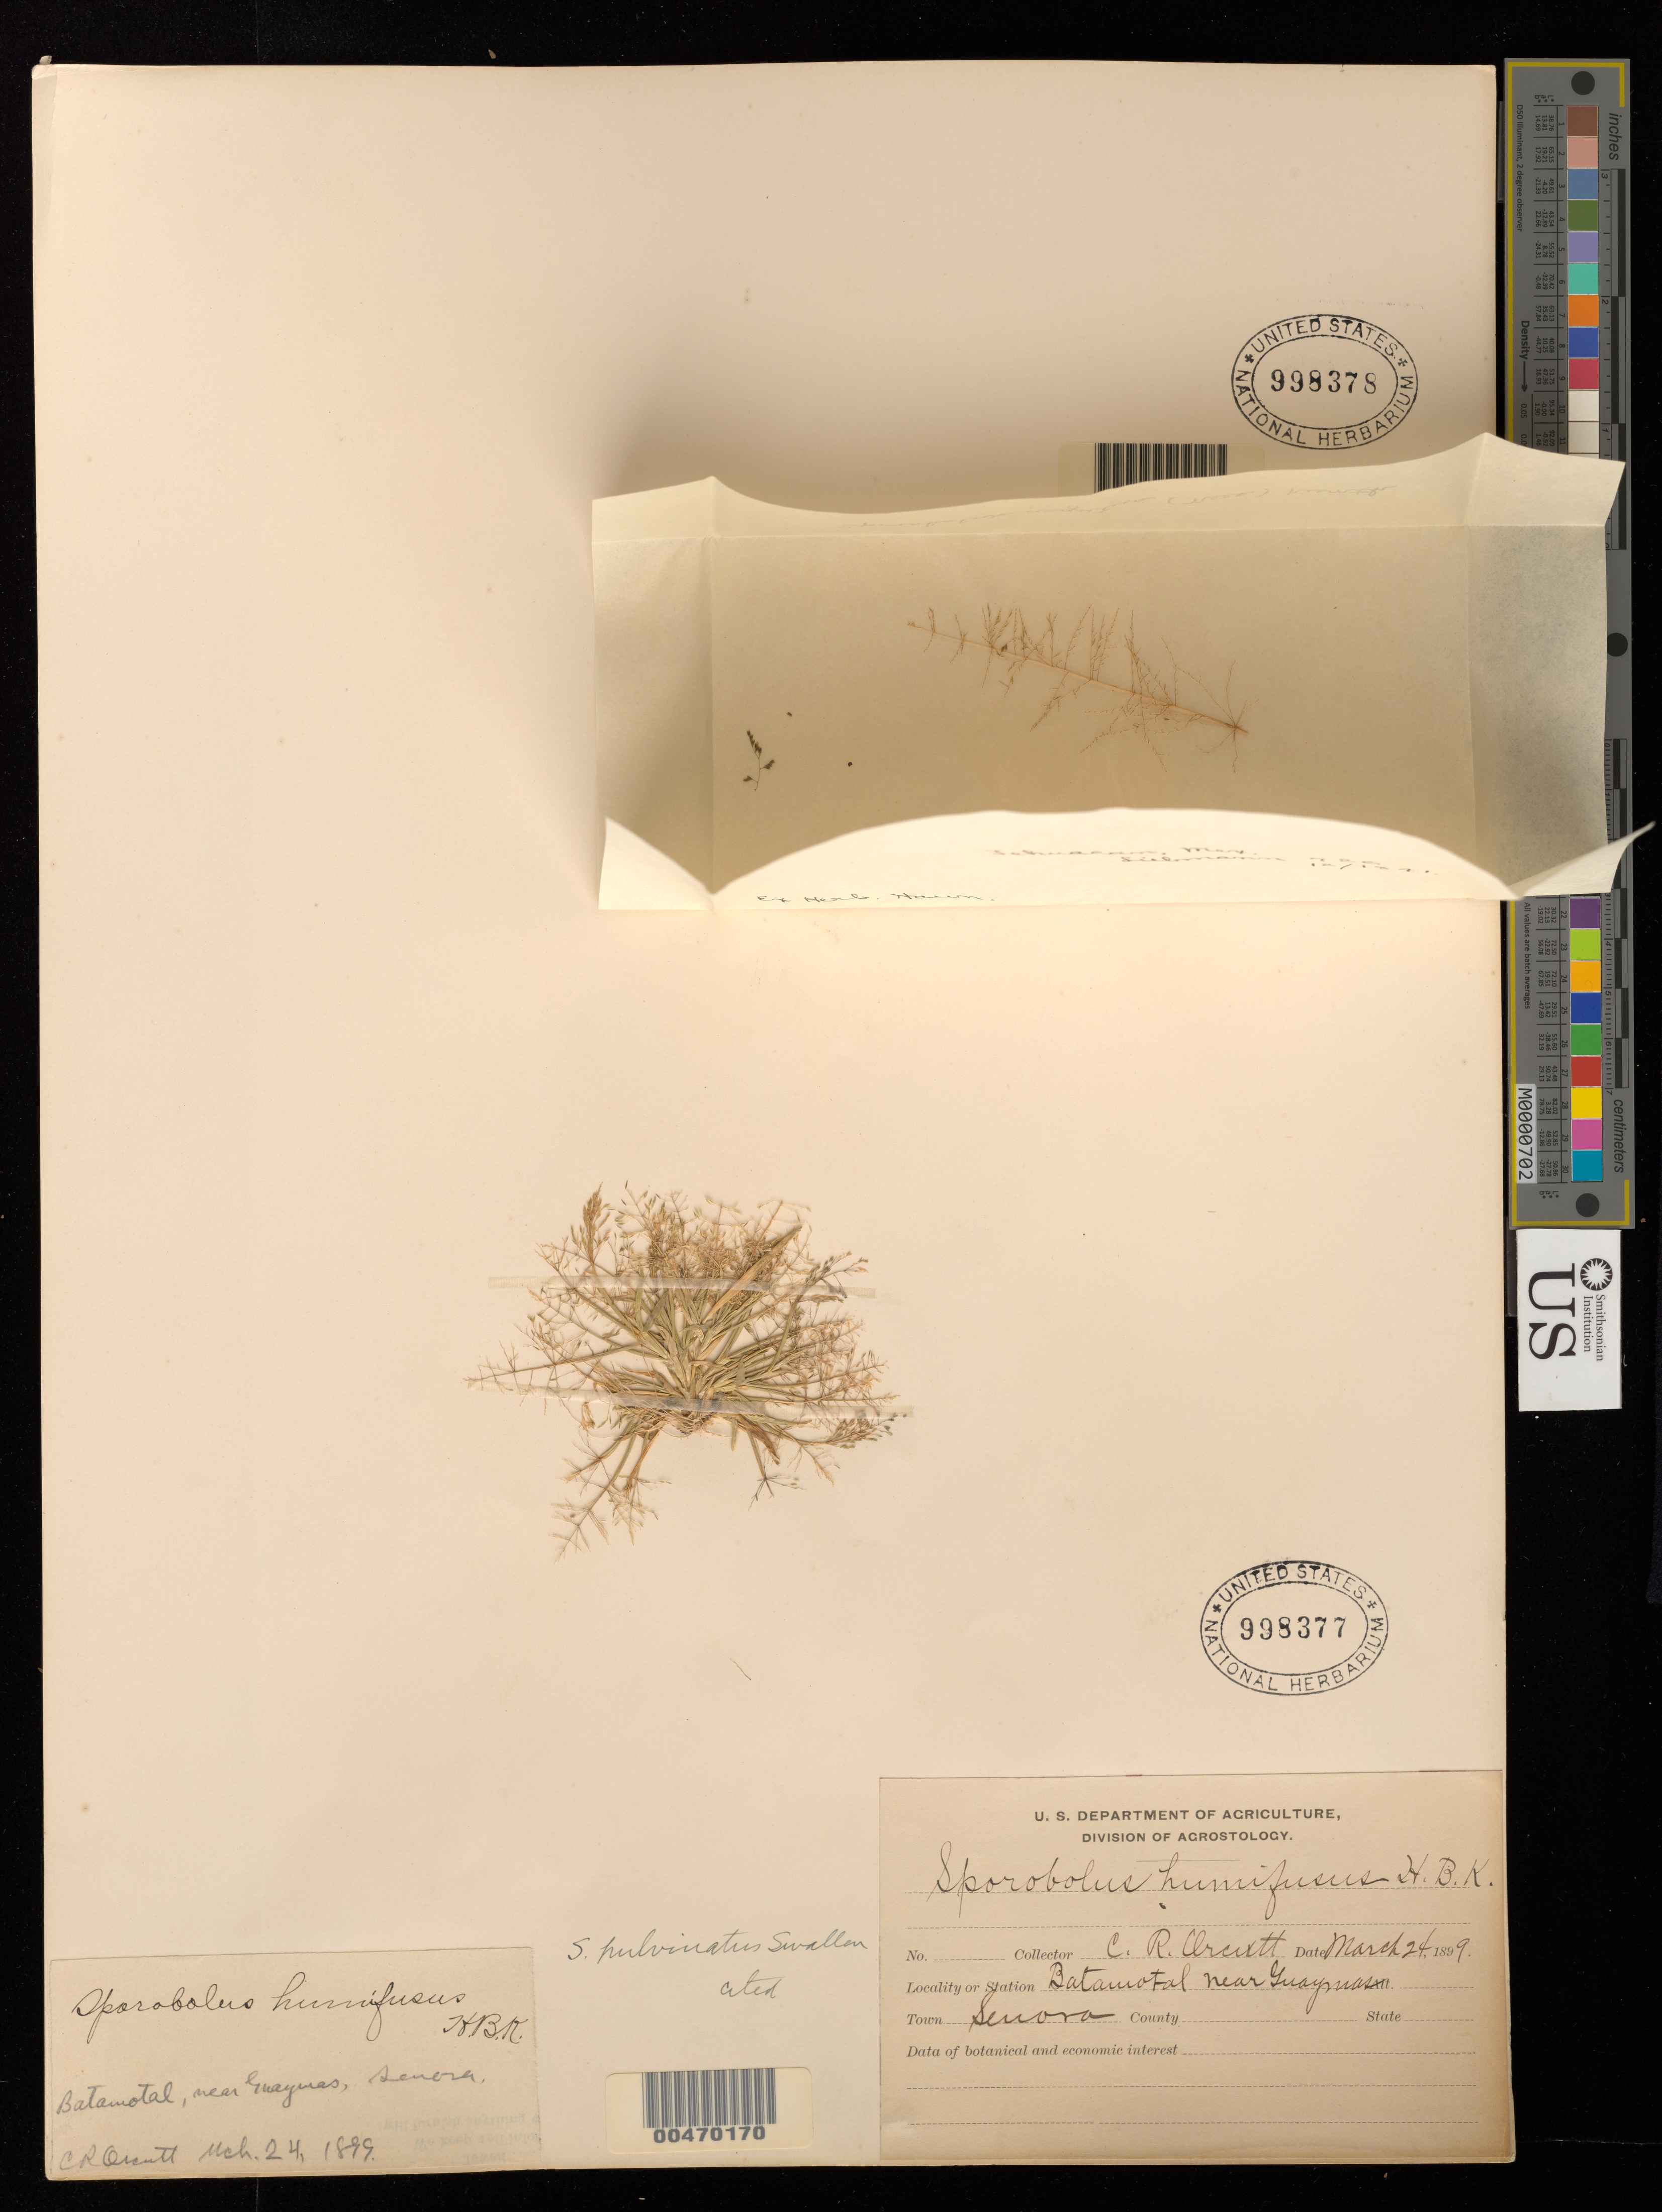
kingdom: Plantae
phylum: Tracheophyta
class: Liliopsida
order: Poales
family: Poaceae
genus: Sporobolus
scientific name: Sporobolus pyramidatus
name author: (Lam.) Hitchc.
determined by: Oritz, J. J.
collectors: -. Leibmann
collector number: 720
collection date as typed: Dec 1841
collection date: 1841-12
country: Mexico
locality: Tehuacan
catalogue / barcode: US 998378